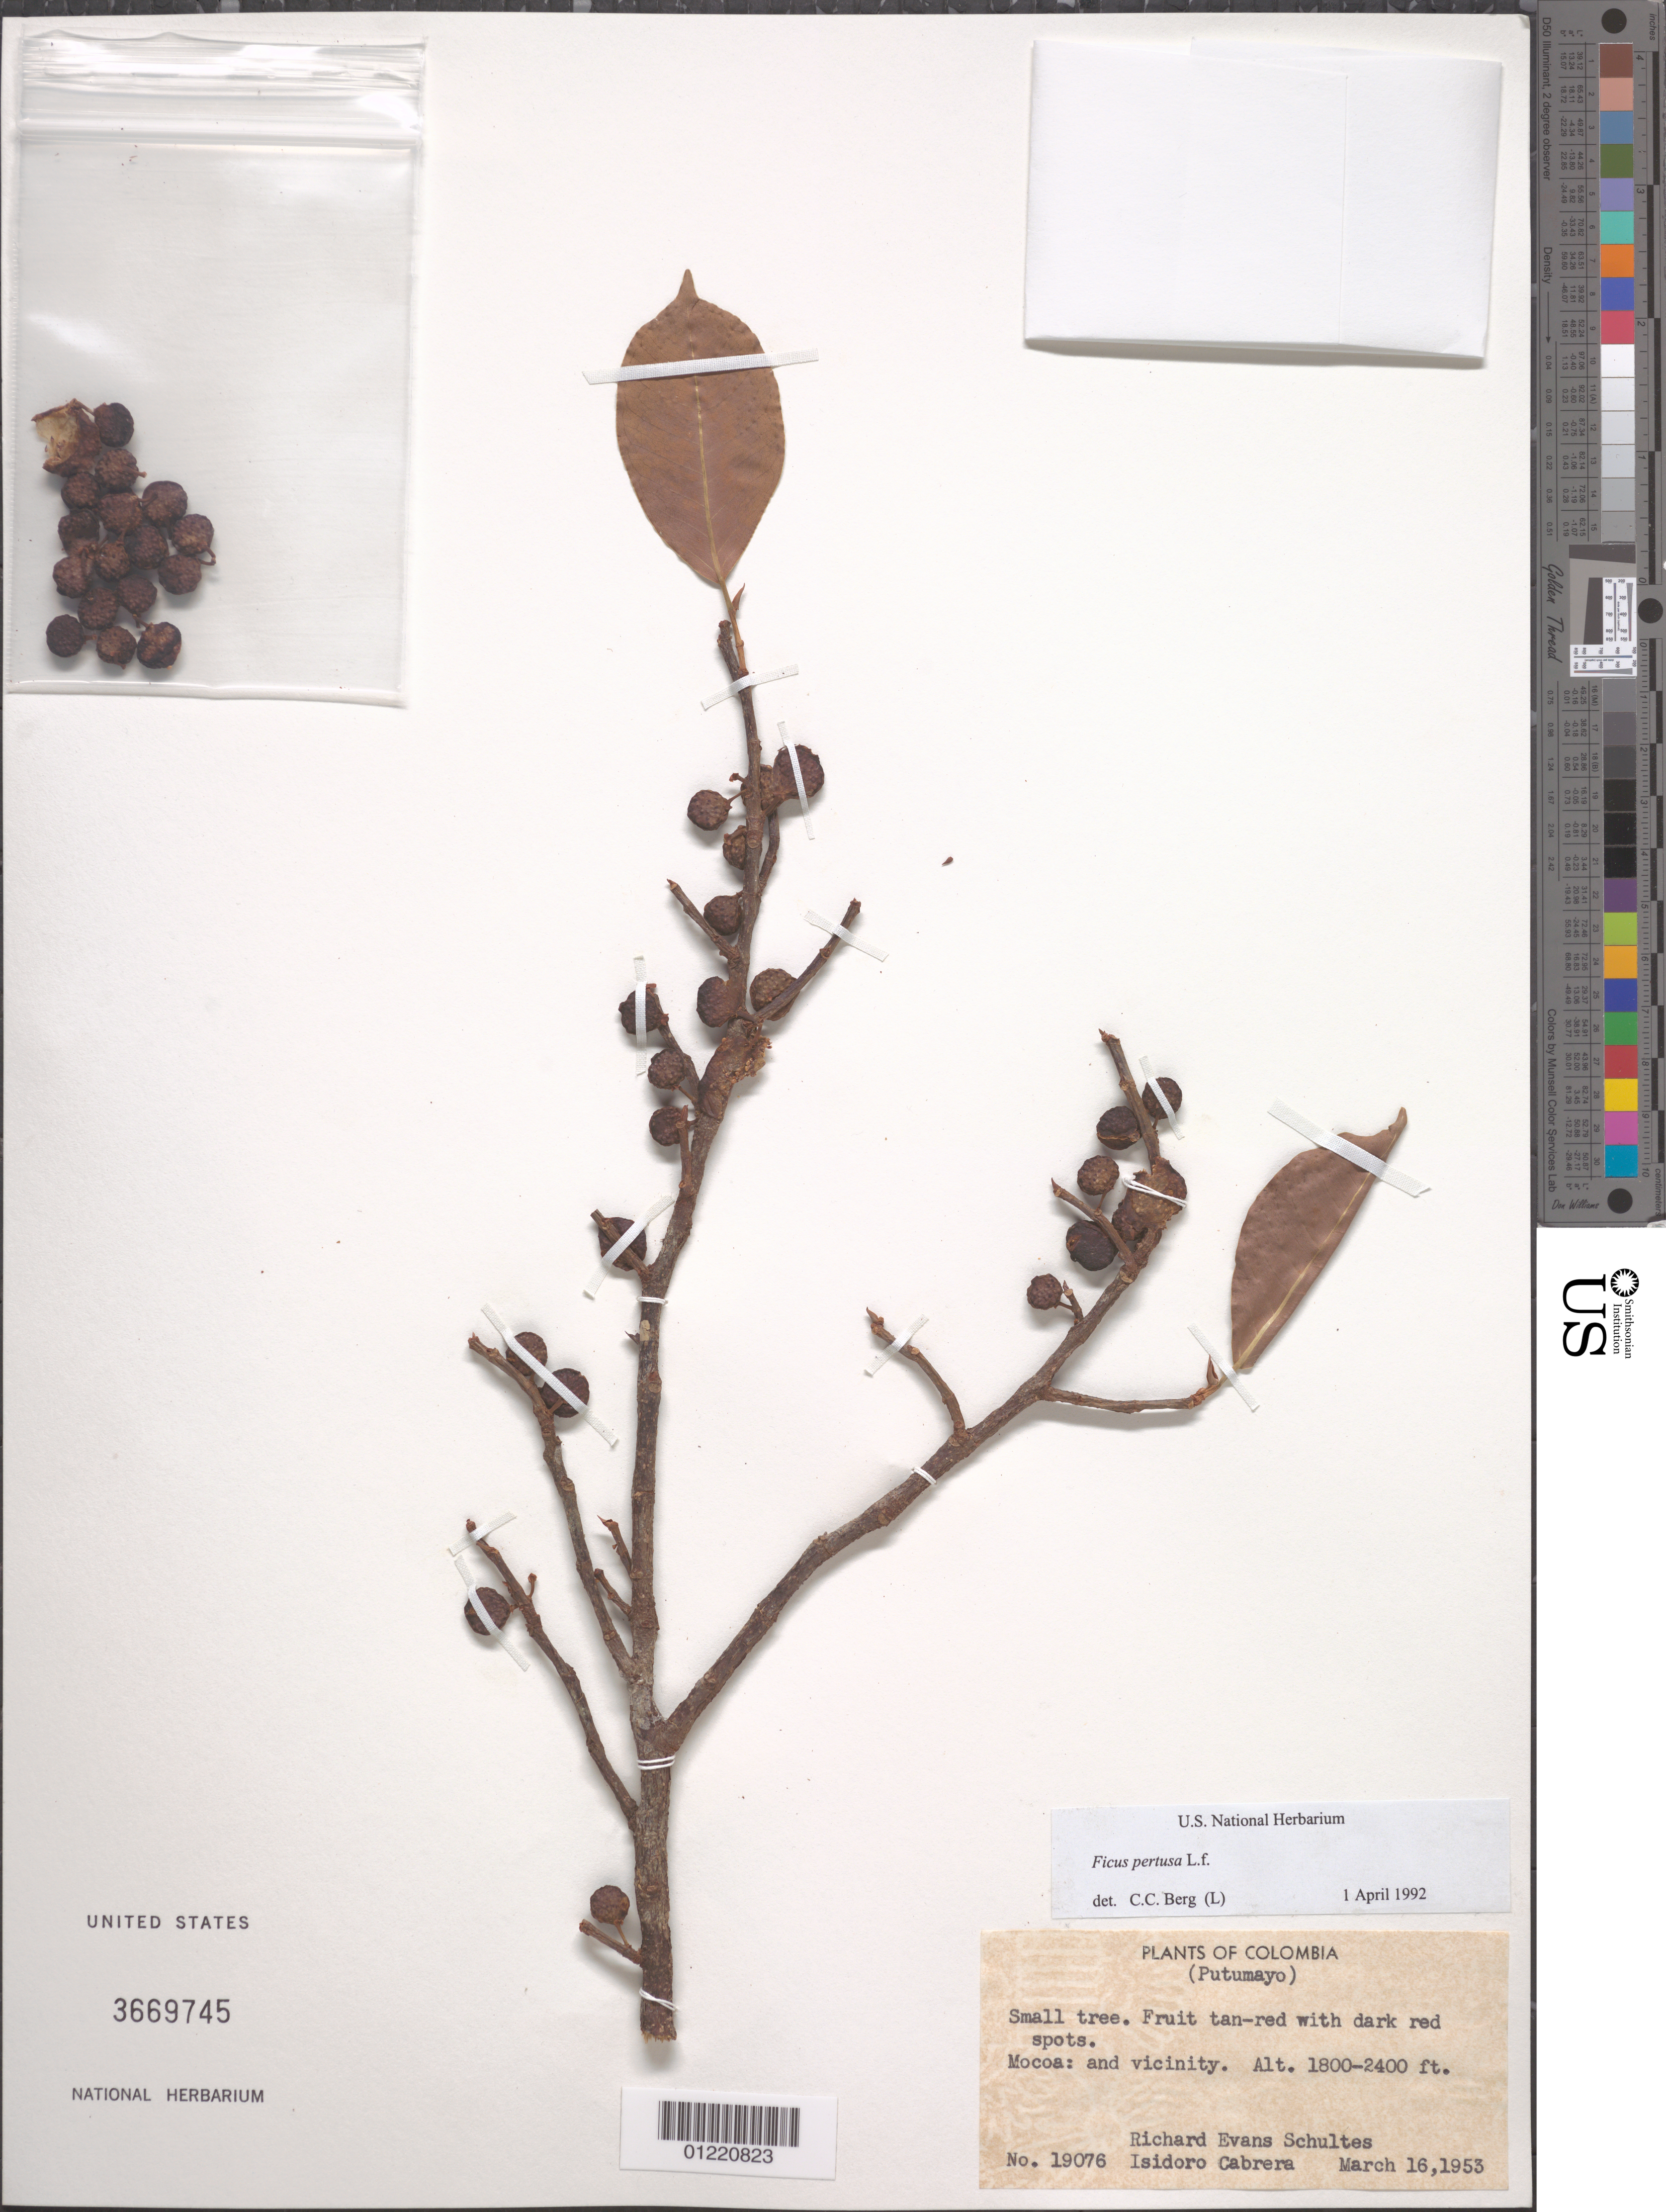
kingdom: Plantae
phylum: Tracheophyta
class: Magnoliopsida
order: Rosales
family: Moraceae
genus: Ficus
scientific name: Ficus pertusa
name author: L. f.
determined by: Berg, C. C.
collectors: R. E. Schultes & I. Cabrera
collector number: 19076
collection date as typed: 16 Mar 1953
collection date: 1953-03-16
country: Colombia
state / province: Putumayo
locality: Mocoa and vicinity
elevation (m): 549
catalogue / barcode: US 3669745